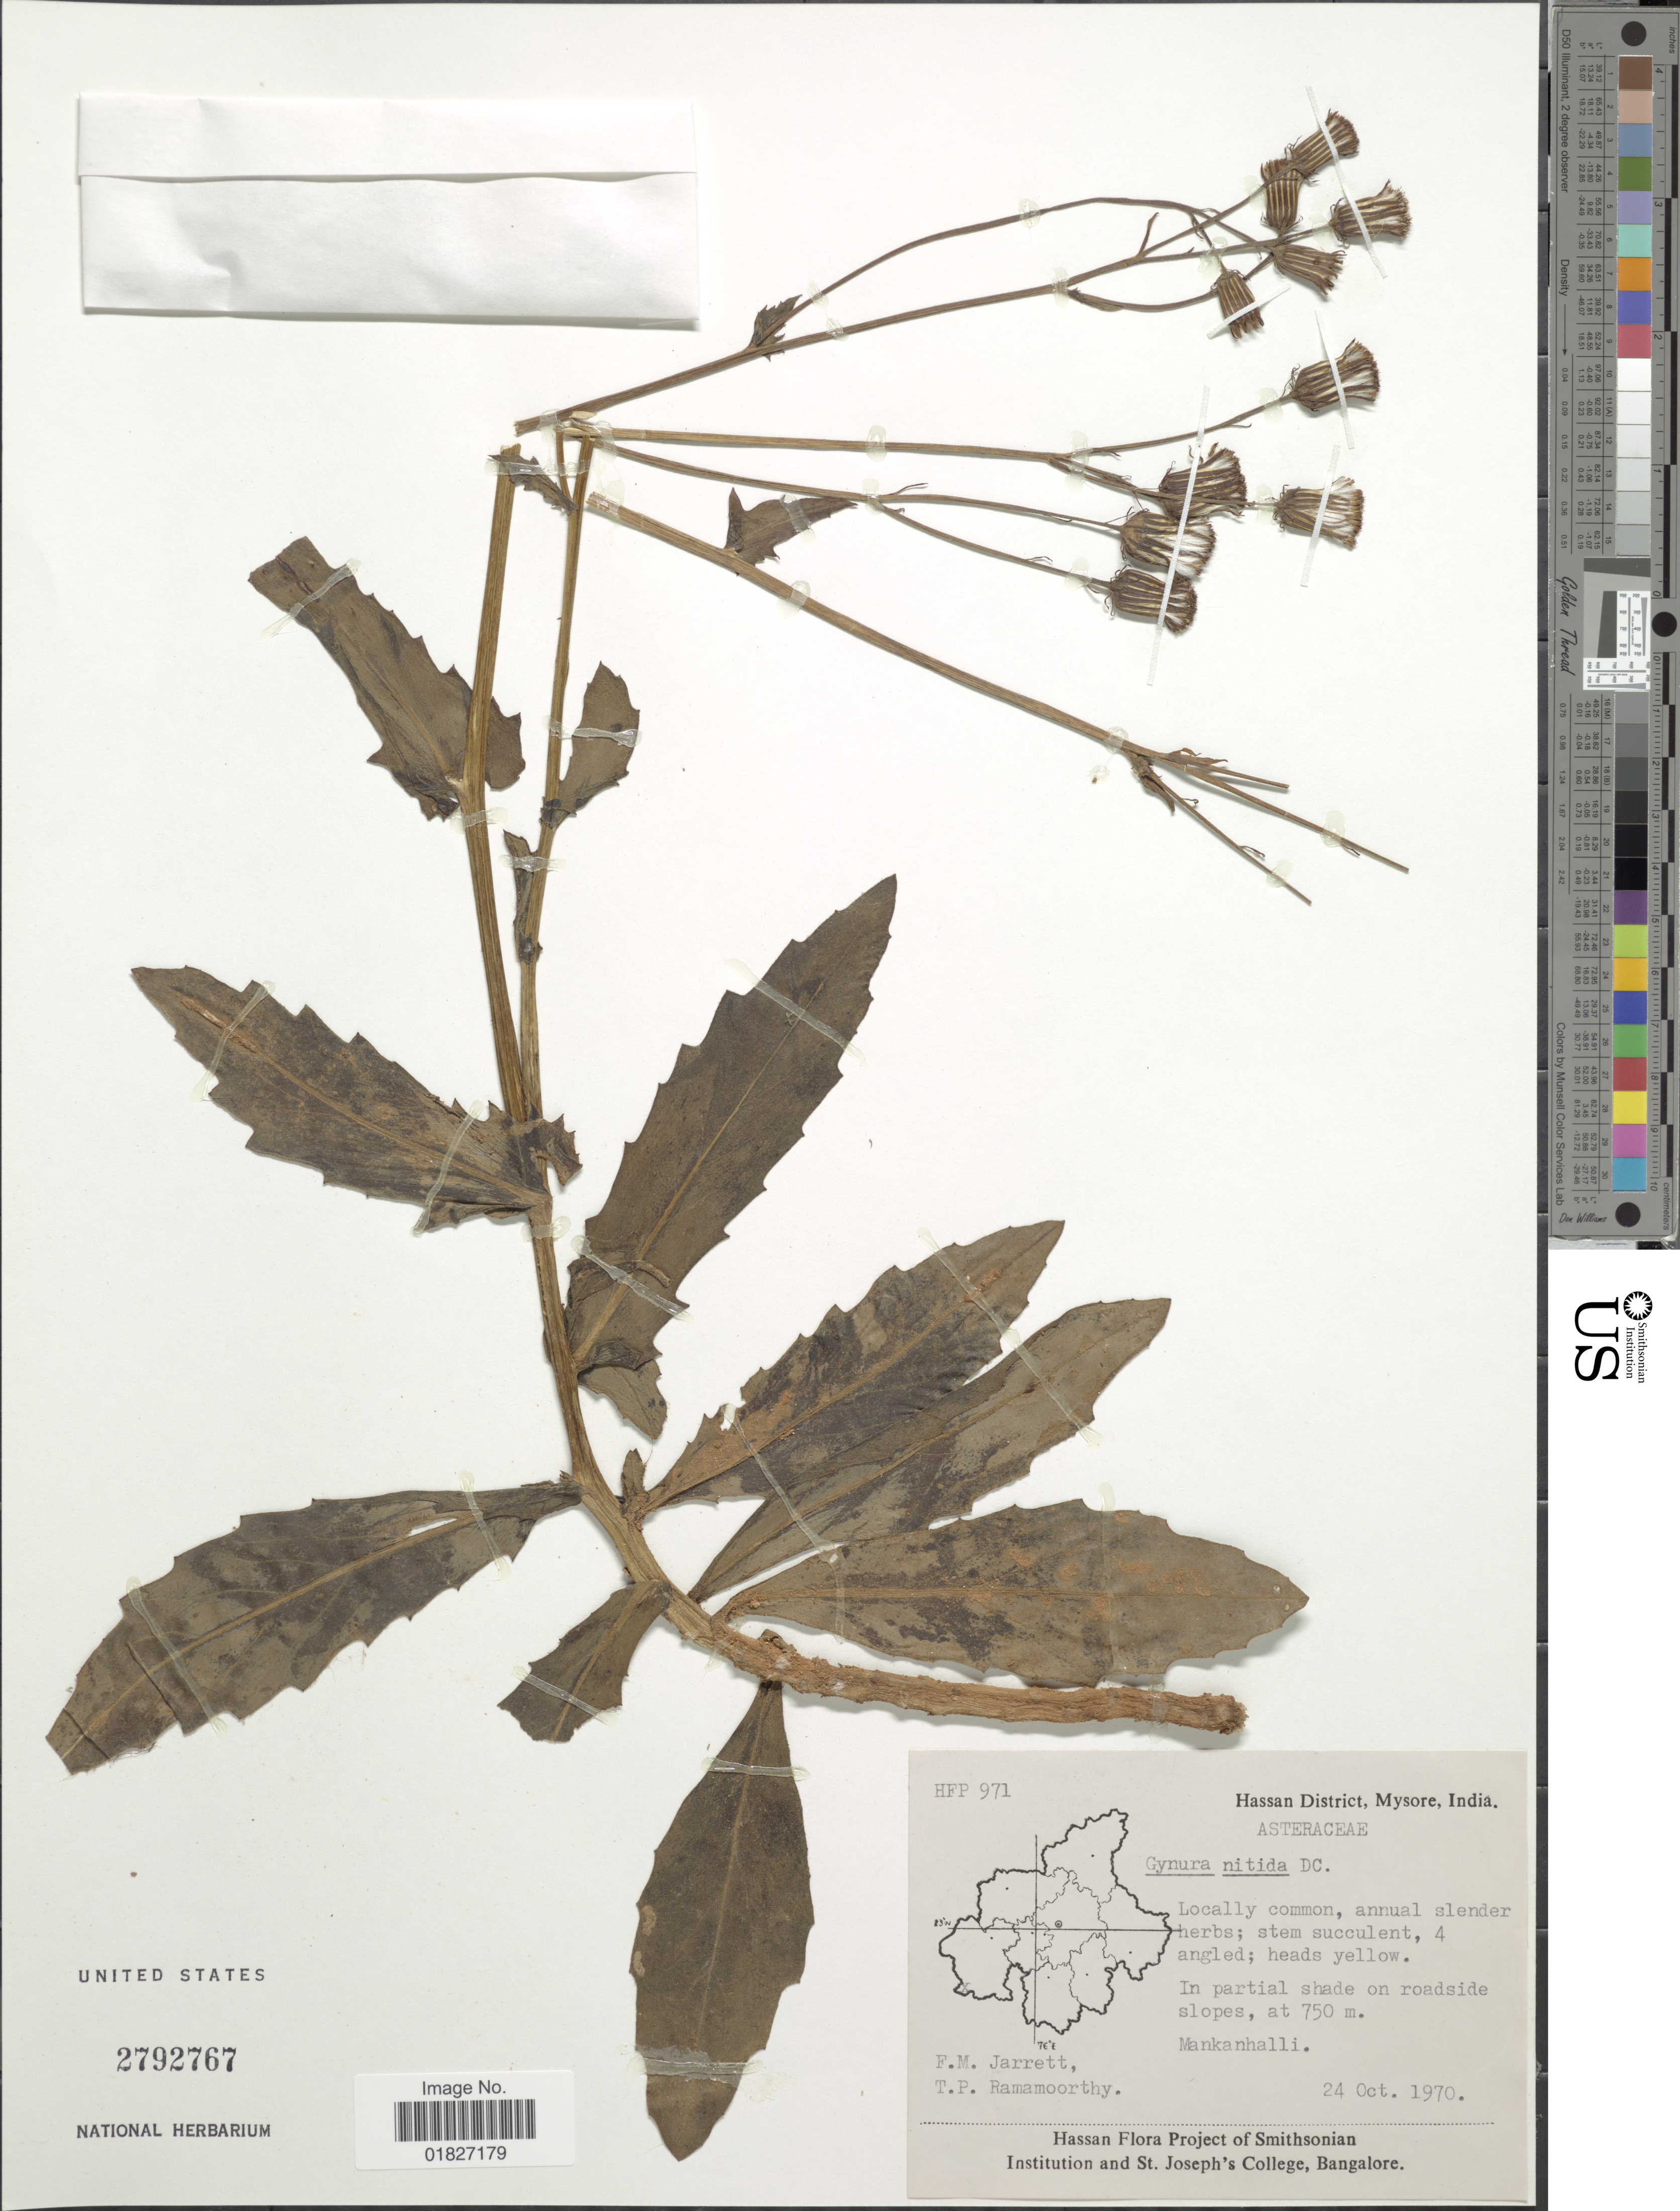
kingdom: Plantae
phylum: Tracheophyta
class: Magnoliopsida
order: Asterales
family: Asteraceae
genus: Gynura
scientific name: Gynura nitida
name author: DC.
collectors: F. M. Jarrett & T. P. Ramamoorthy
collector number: HFP971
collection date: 1970-10-24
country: India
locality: Hassan District, Mysore, Mankanhalli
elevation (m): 750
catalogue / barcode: US 2792767